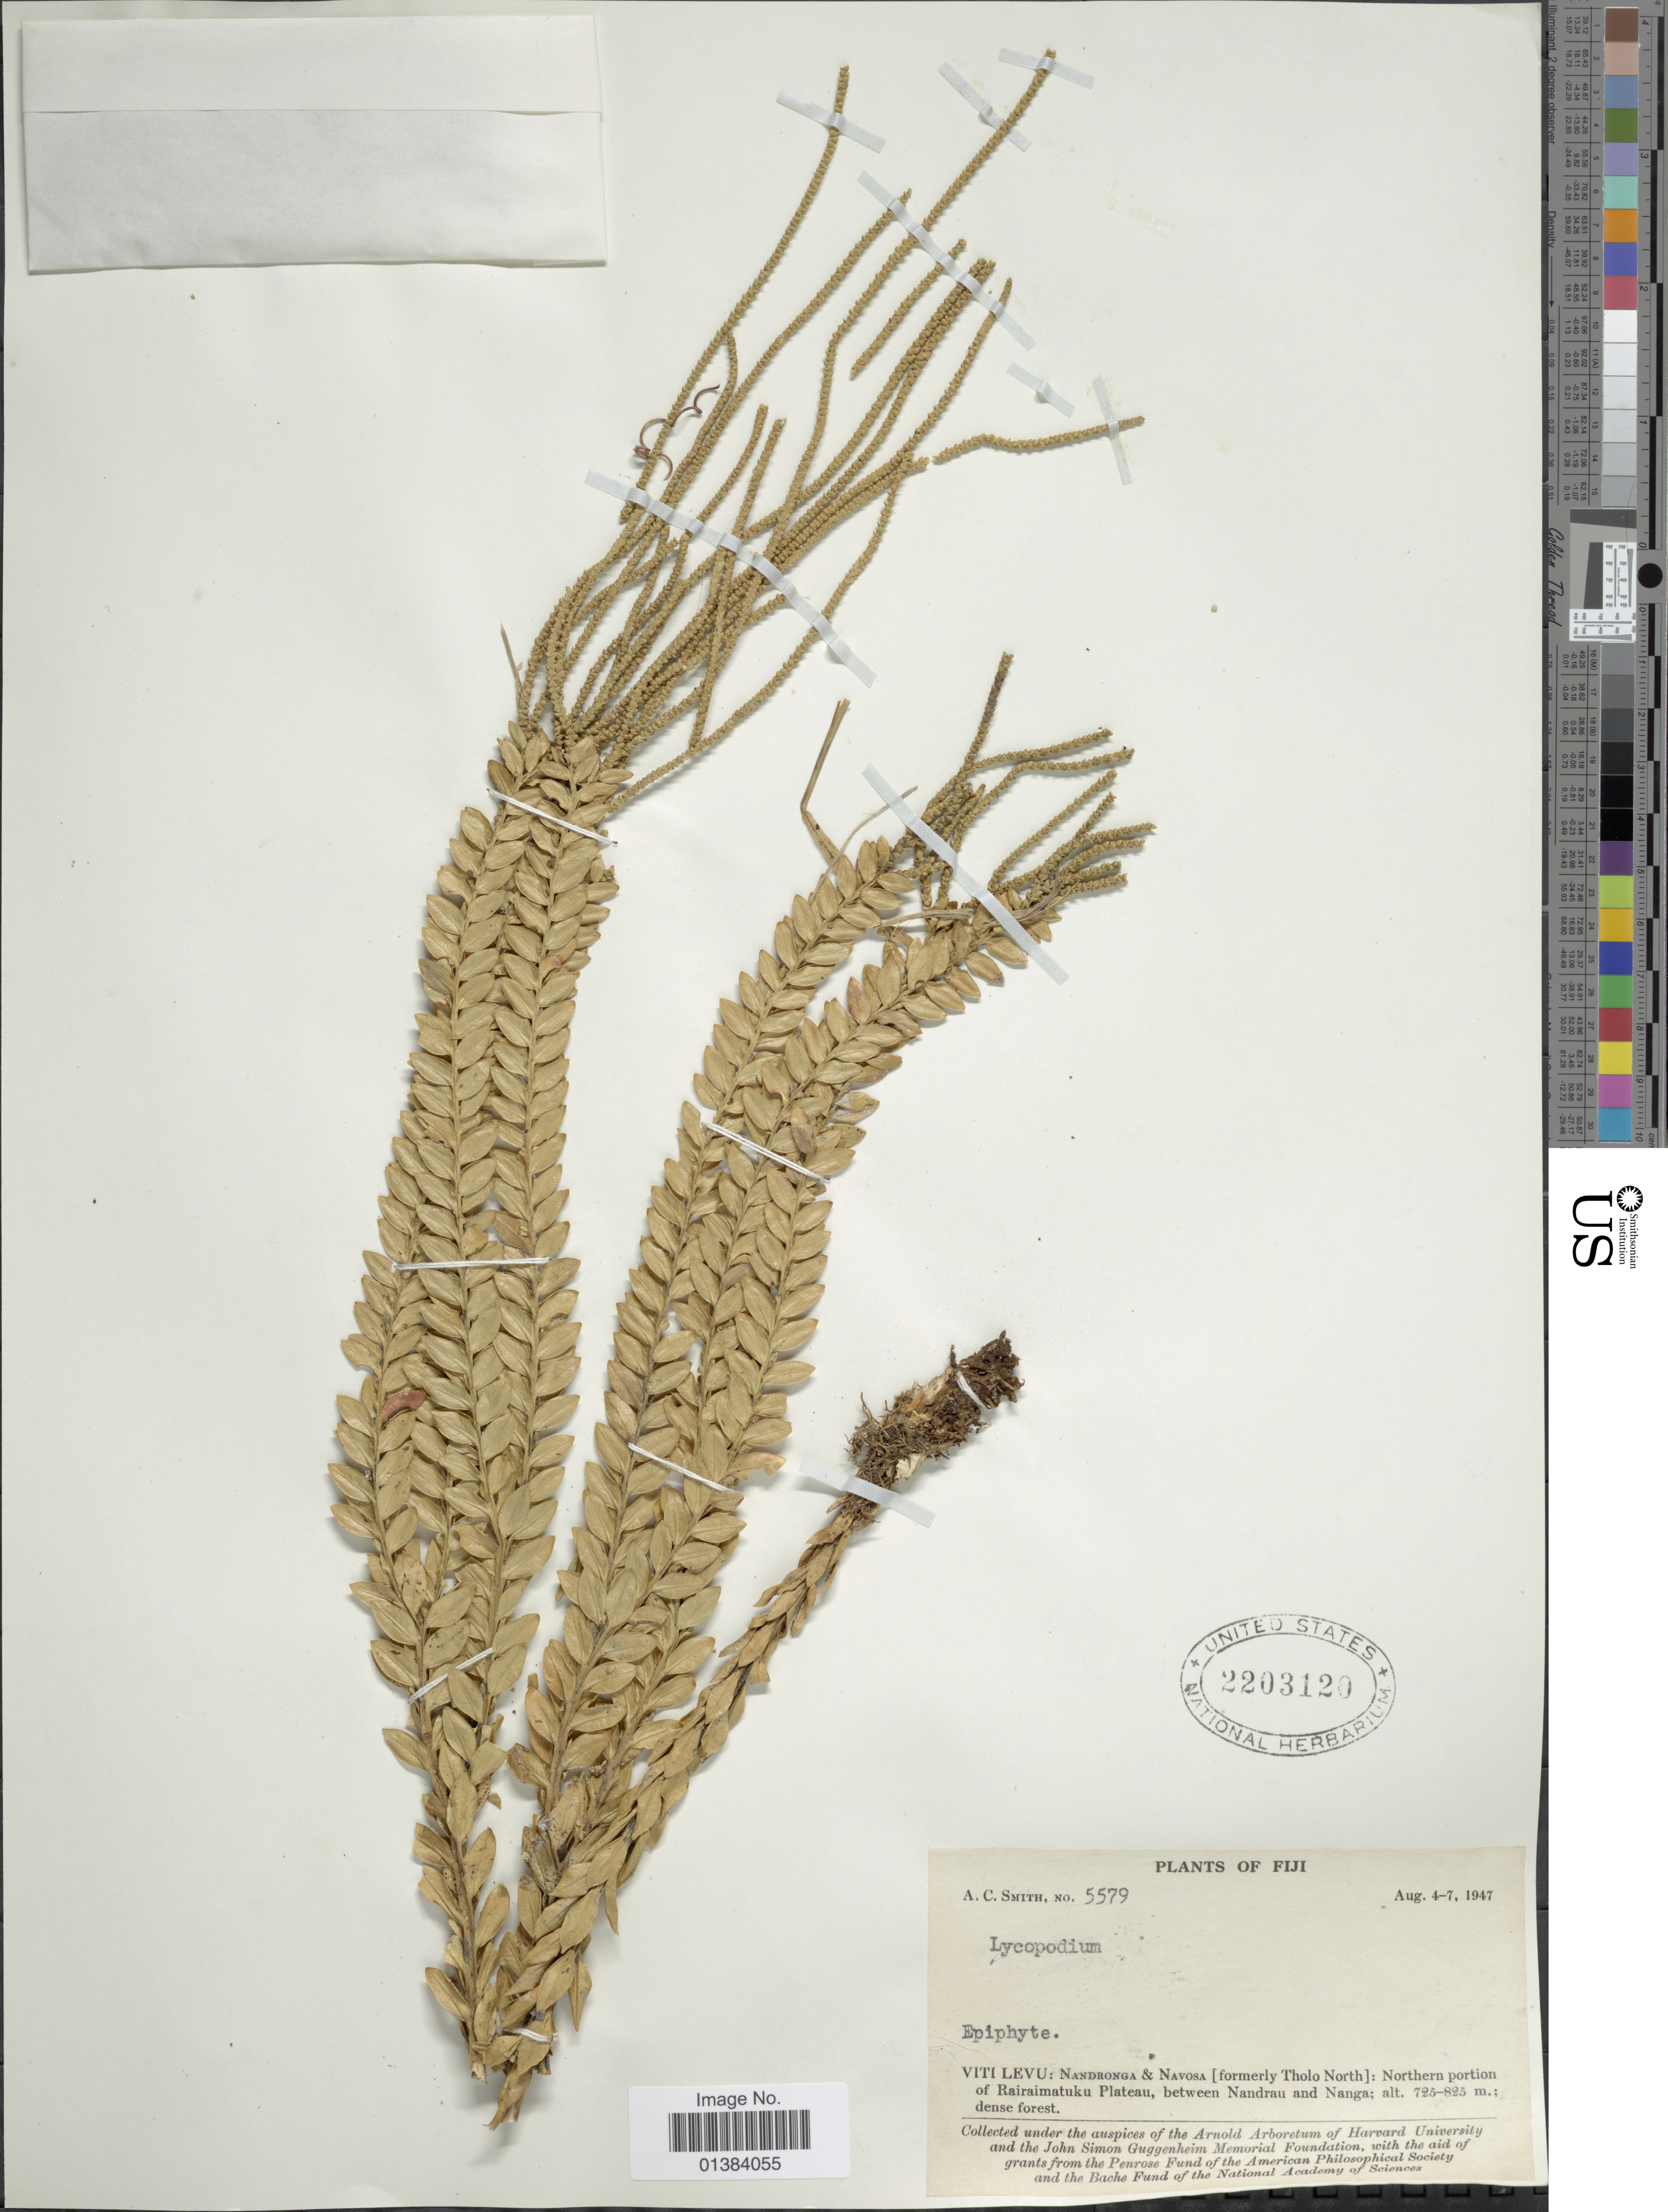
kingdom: Plantae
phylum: Tracheophyta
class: Lycopodiopsida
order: Lycopodiales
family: Lycopodiaceae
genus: Phlegmariurus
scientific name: Phlegmariurus phlegmarioides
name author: (Gaudich.) A. R. Field & Bostock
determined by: Field, A. R.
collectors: A. C. Smith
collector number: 5579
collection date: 1947-08-04/1947-08-07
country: Fiji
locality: Viti Levu: Nandronga & Navosa [formerly Tholo North]: Northern portion of Rairaimatuku Plateau, between Nandrau and Nanga.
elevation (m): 725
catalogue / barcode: US 2203120